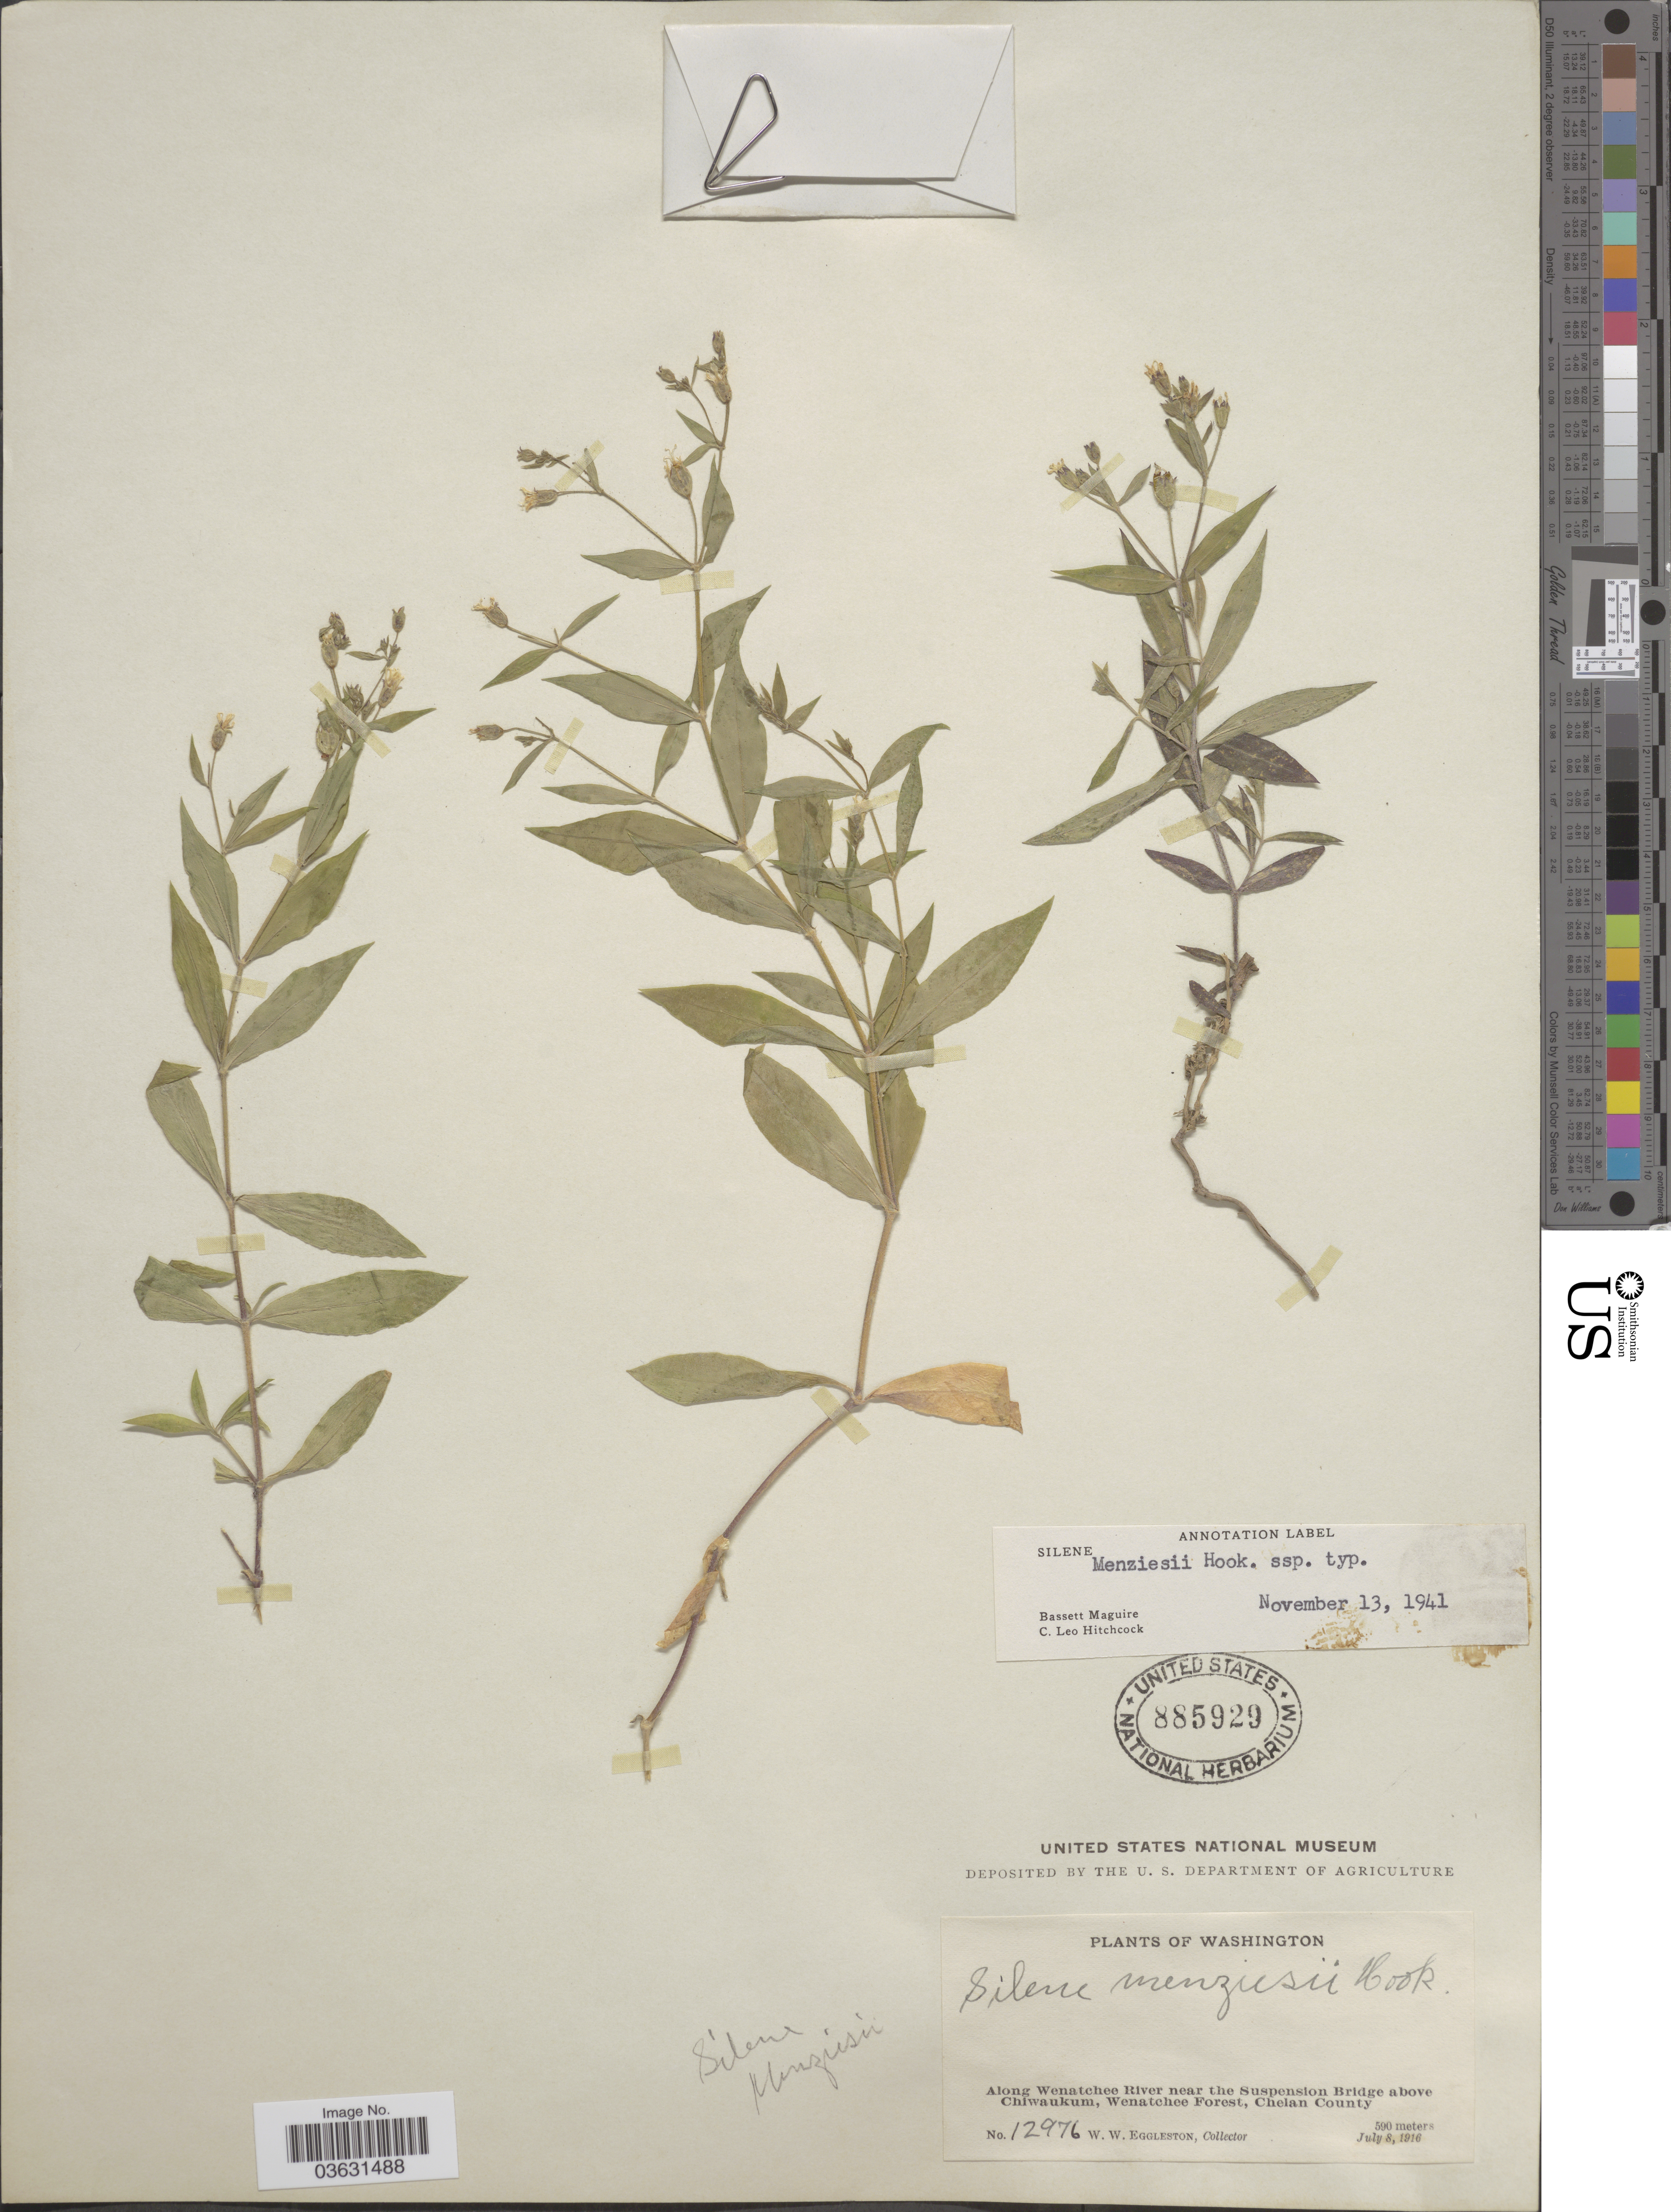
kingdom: Plantae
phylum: Tracheophyta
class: Magnoliopsida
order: Caryophyllales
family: Caryophyllaceae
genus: Silene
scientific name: Silene menziesii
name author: Hook.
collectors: W. W. Eggleston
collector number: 12976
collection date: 1916-07-08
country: United States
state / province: Washington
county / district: Chelan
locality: Along Wenatchee River near the Suspension Bridge above Chiwaukum, Wenatchee Forest, Chelan County.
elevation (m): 590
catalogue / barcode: US 885929